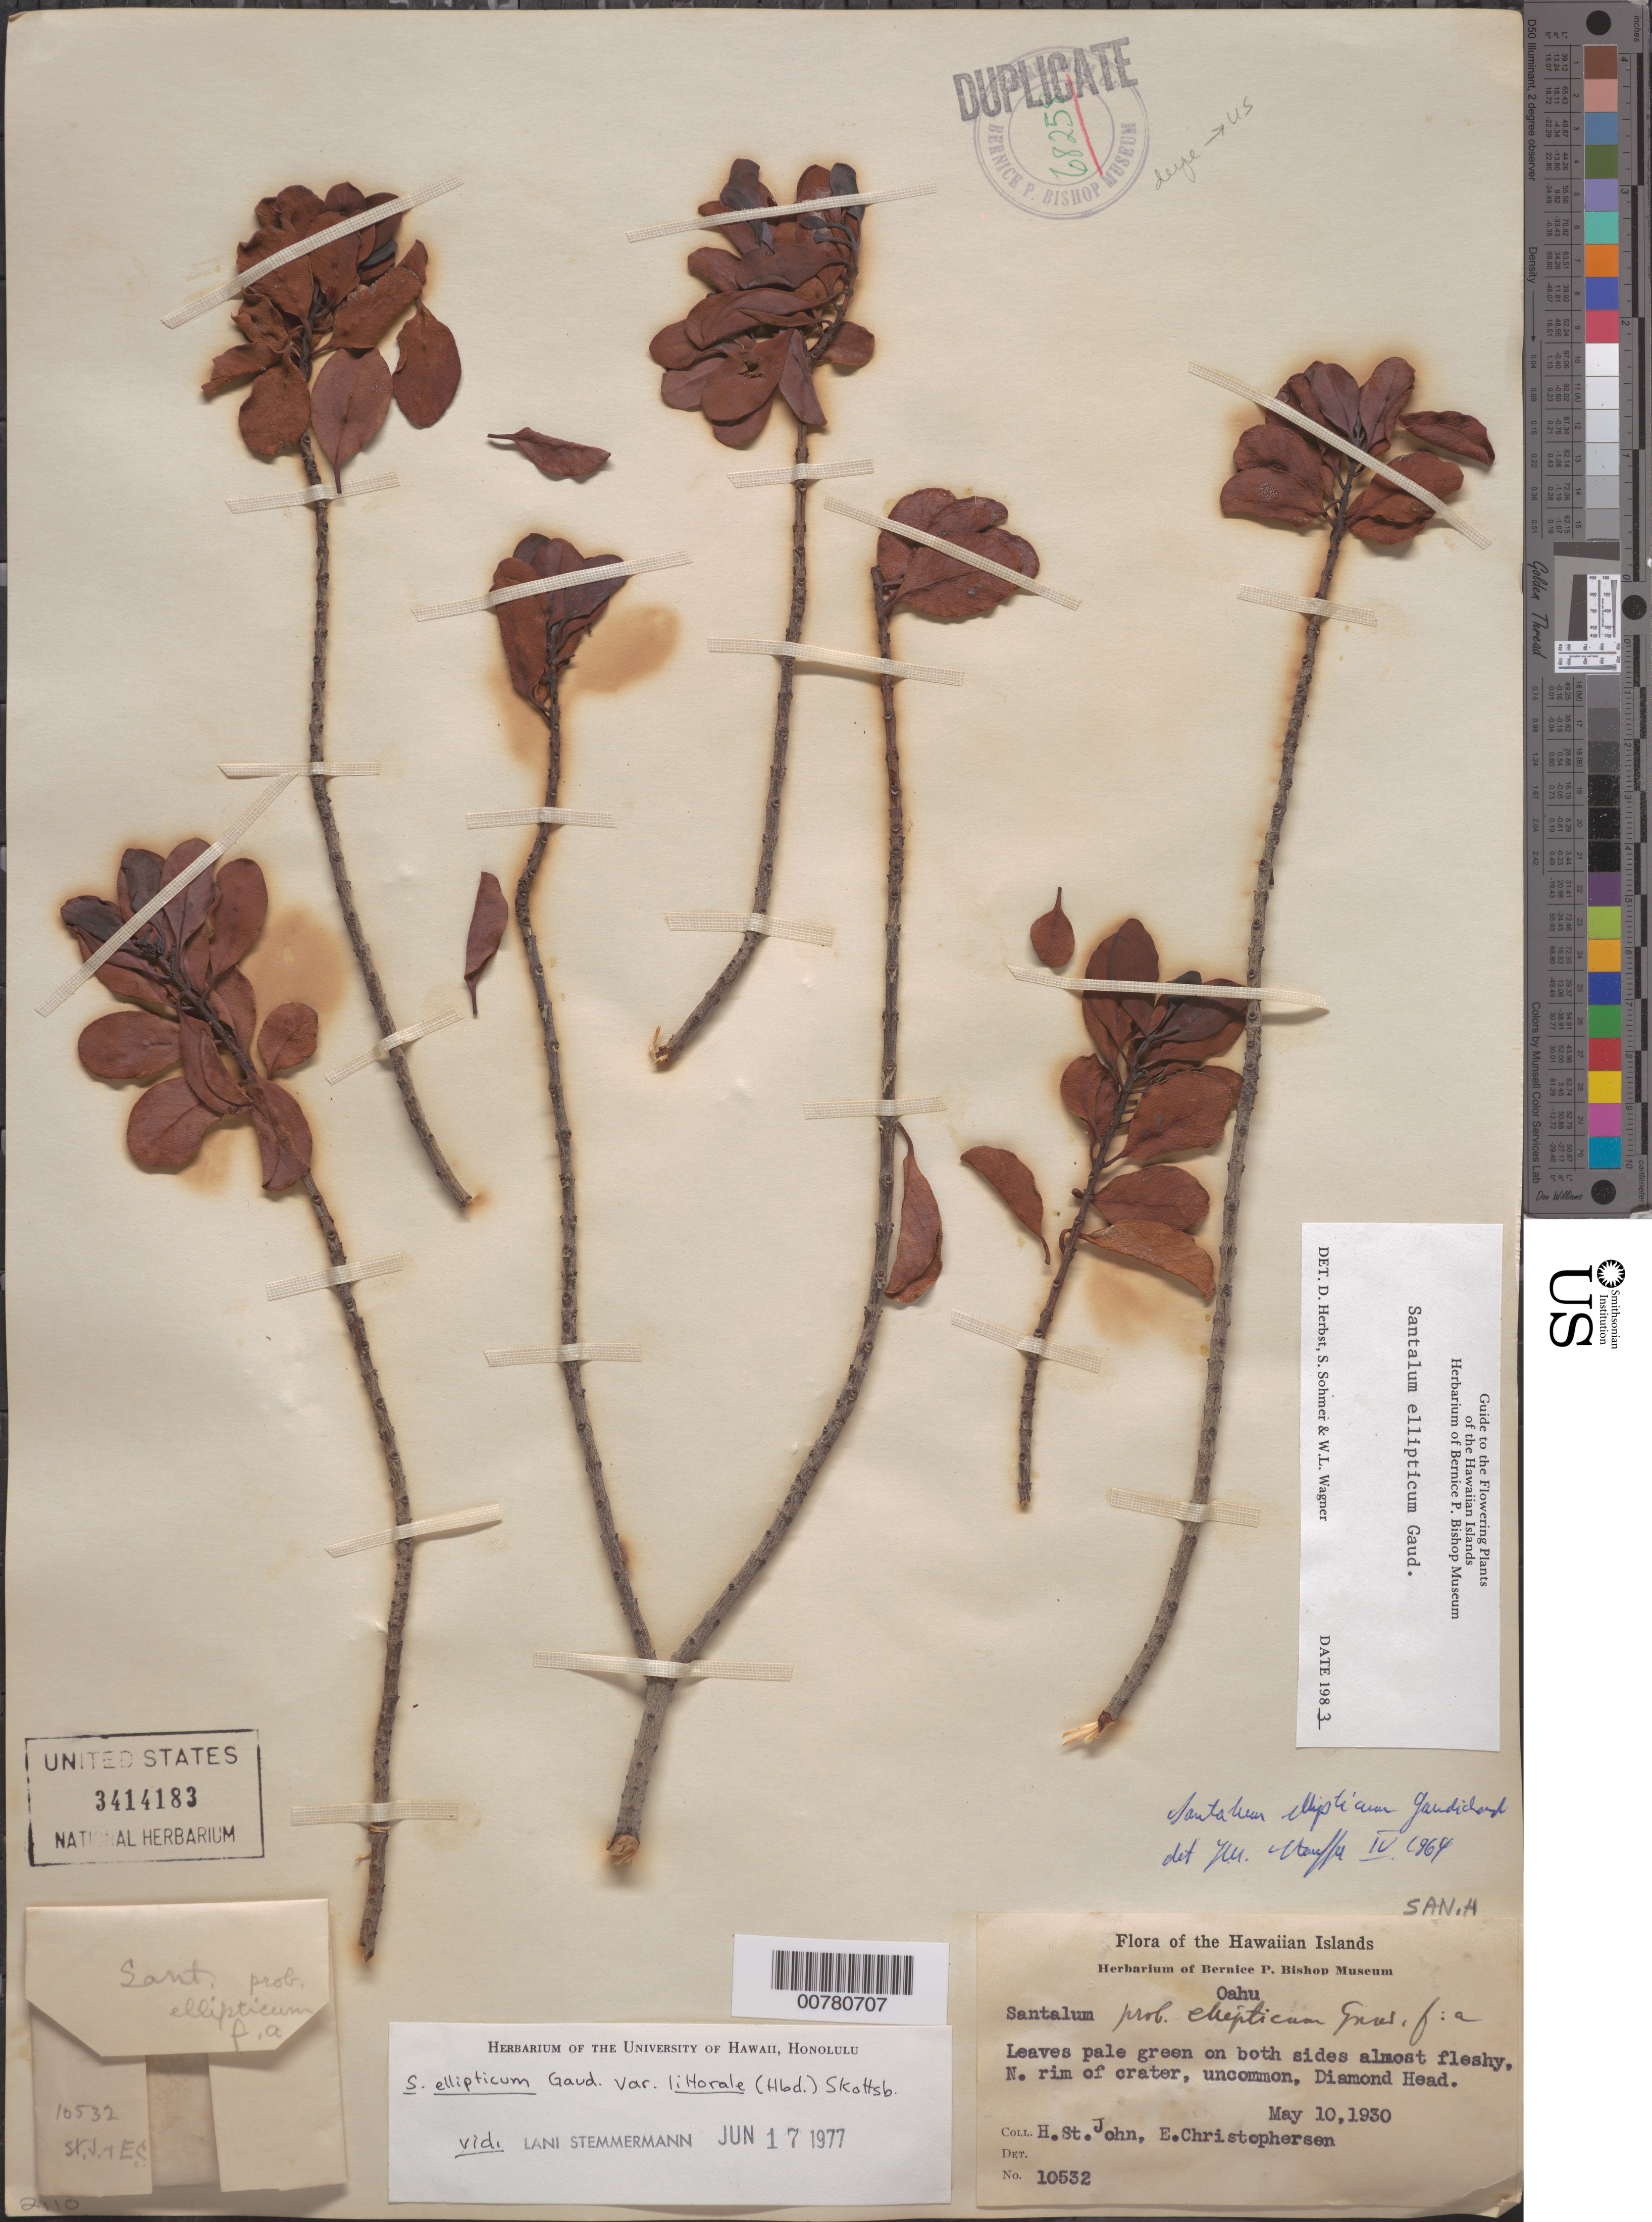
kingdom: Plantae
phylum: Tracheophyta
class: Magnoliopsida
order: Santalales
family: Santalaceae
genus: Santalum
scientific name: Santalum ellipticum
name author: Gaudich.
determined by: Herbst, D. R.; Sohmer, S. H.; Wagner, W. L.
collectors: H. St. John & E. Christophersen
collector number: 10532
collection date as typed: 10 May 1930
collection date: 1930-05-10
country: United States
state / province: Hawaii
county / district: Honolulu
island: Oahu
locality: N. rim of crater, Diamond Head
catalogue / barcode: US 3414183